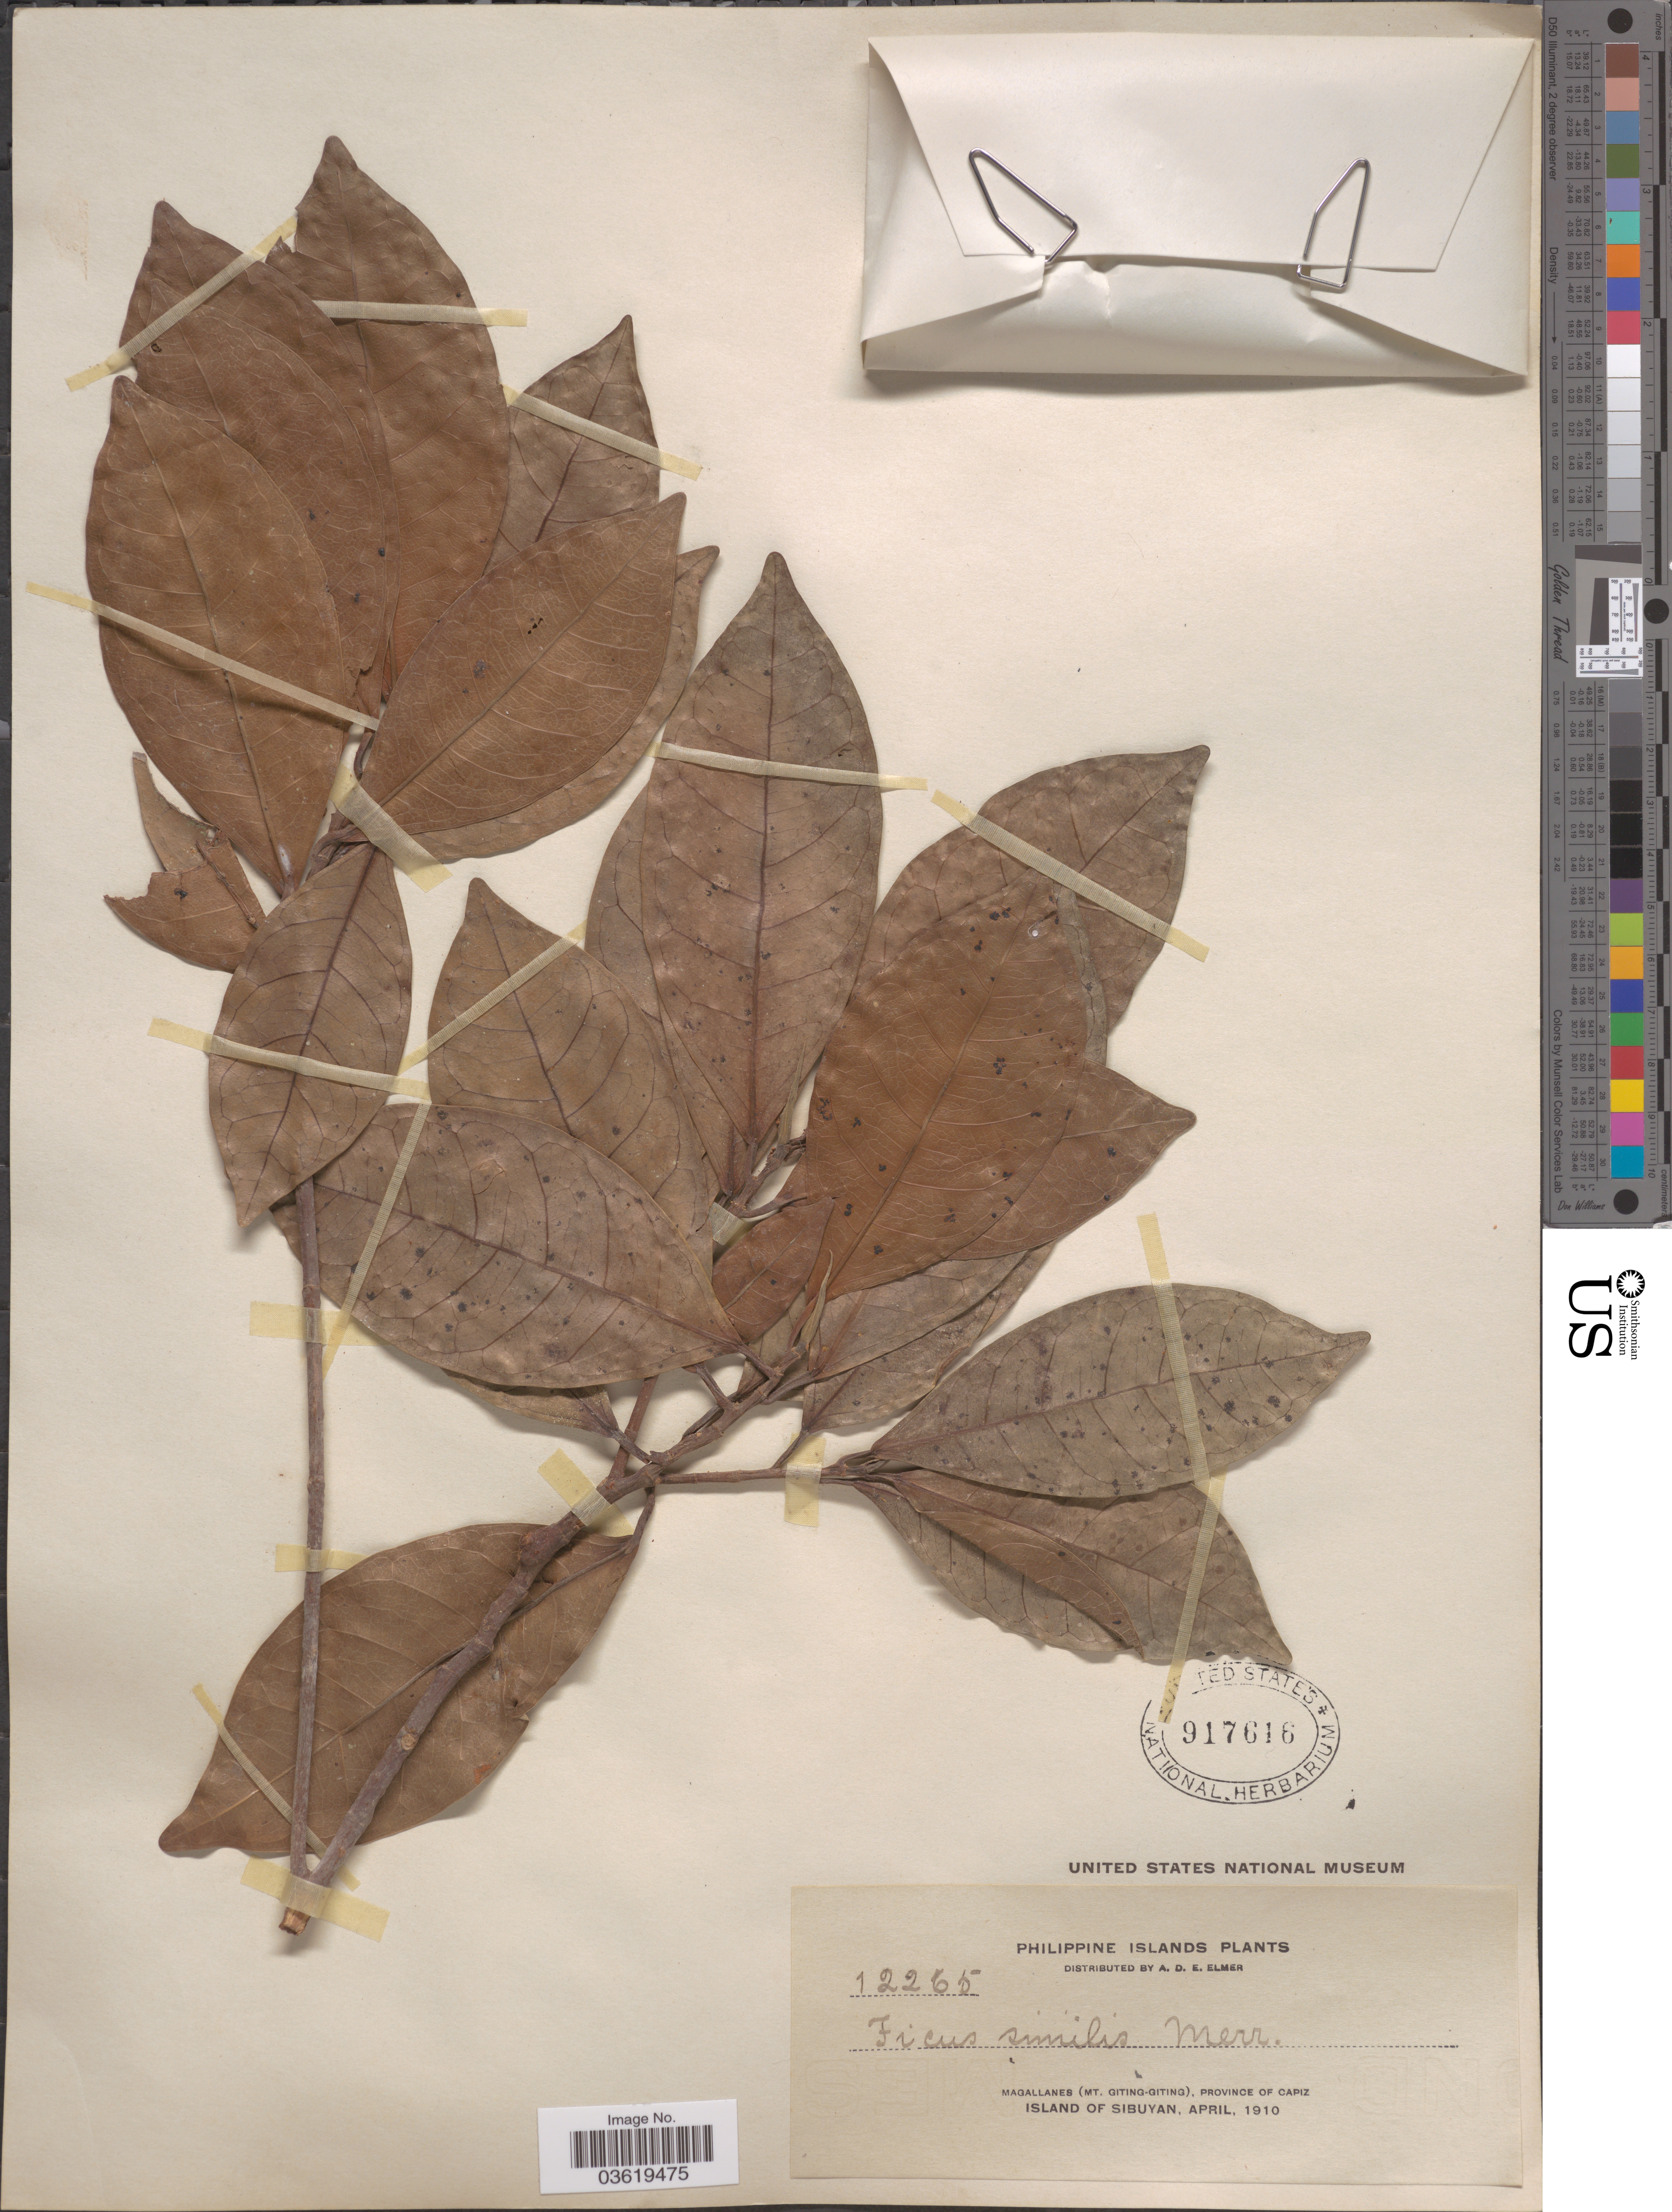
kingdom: Plantae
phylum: Tracheophyta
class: Magnoliopsida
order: Rosales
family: Moraceae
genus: Ficus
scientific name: Ficus pubinervis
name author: Blume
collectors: A. D. E. Elmer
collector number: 12265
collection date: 1910-04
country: Philippines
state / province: Western Visayas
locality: Magallanes (Mt. Giting-Giting), Province of Capiz. Island of Sibuyan.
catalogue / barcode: US 917616